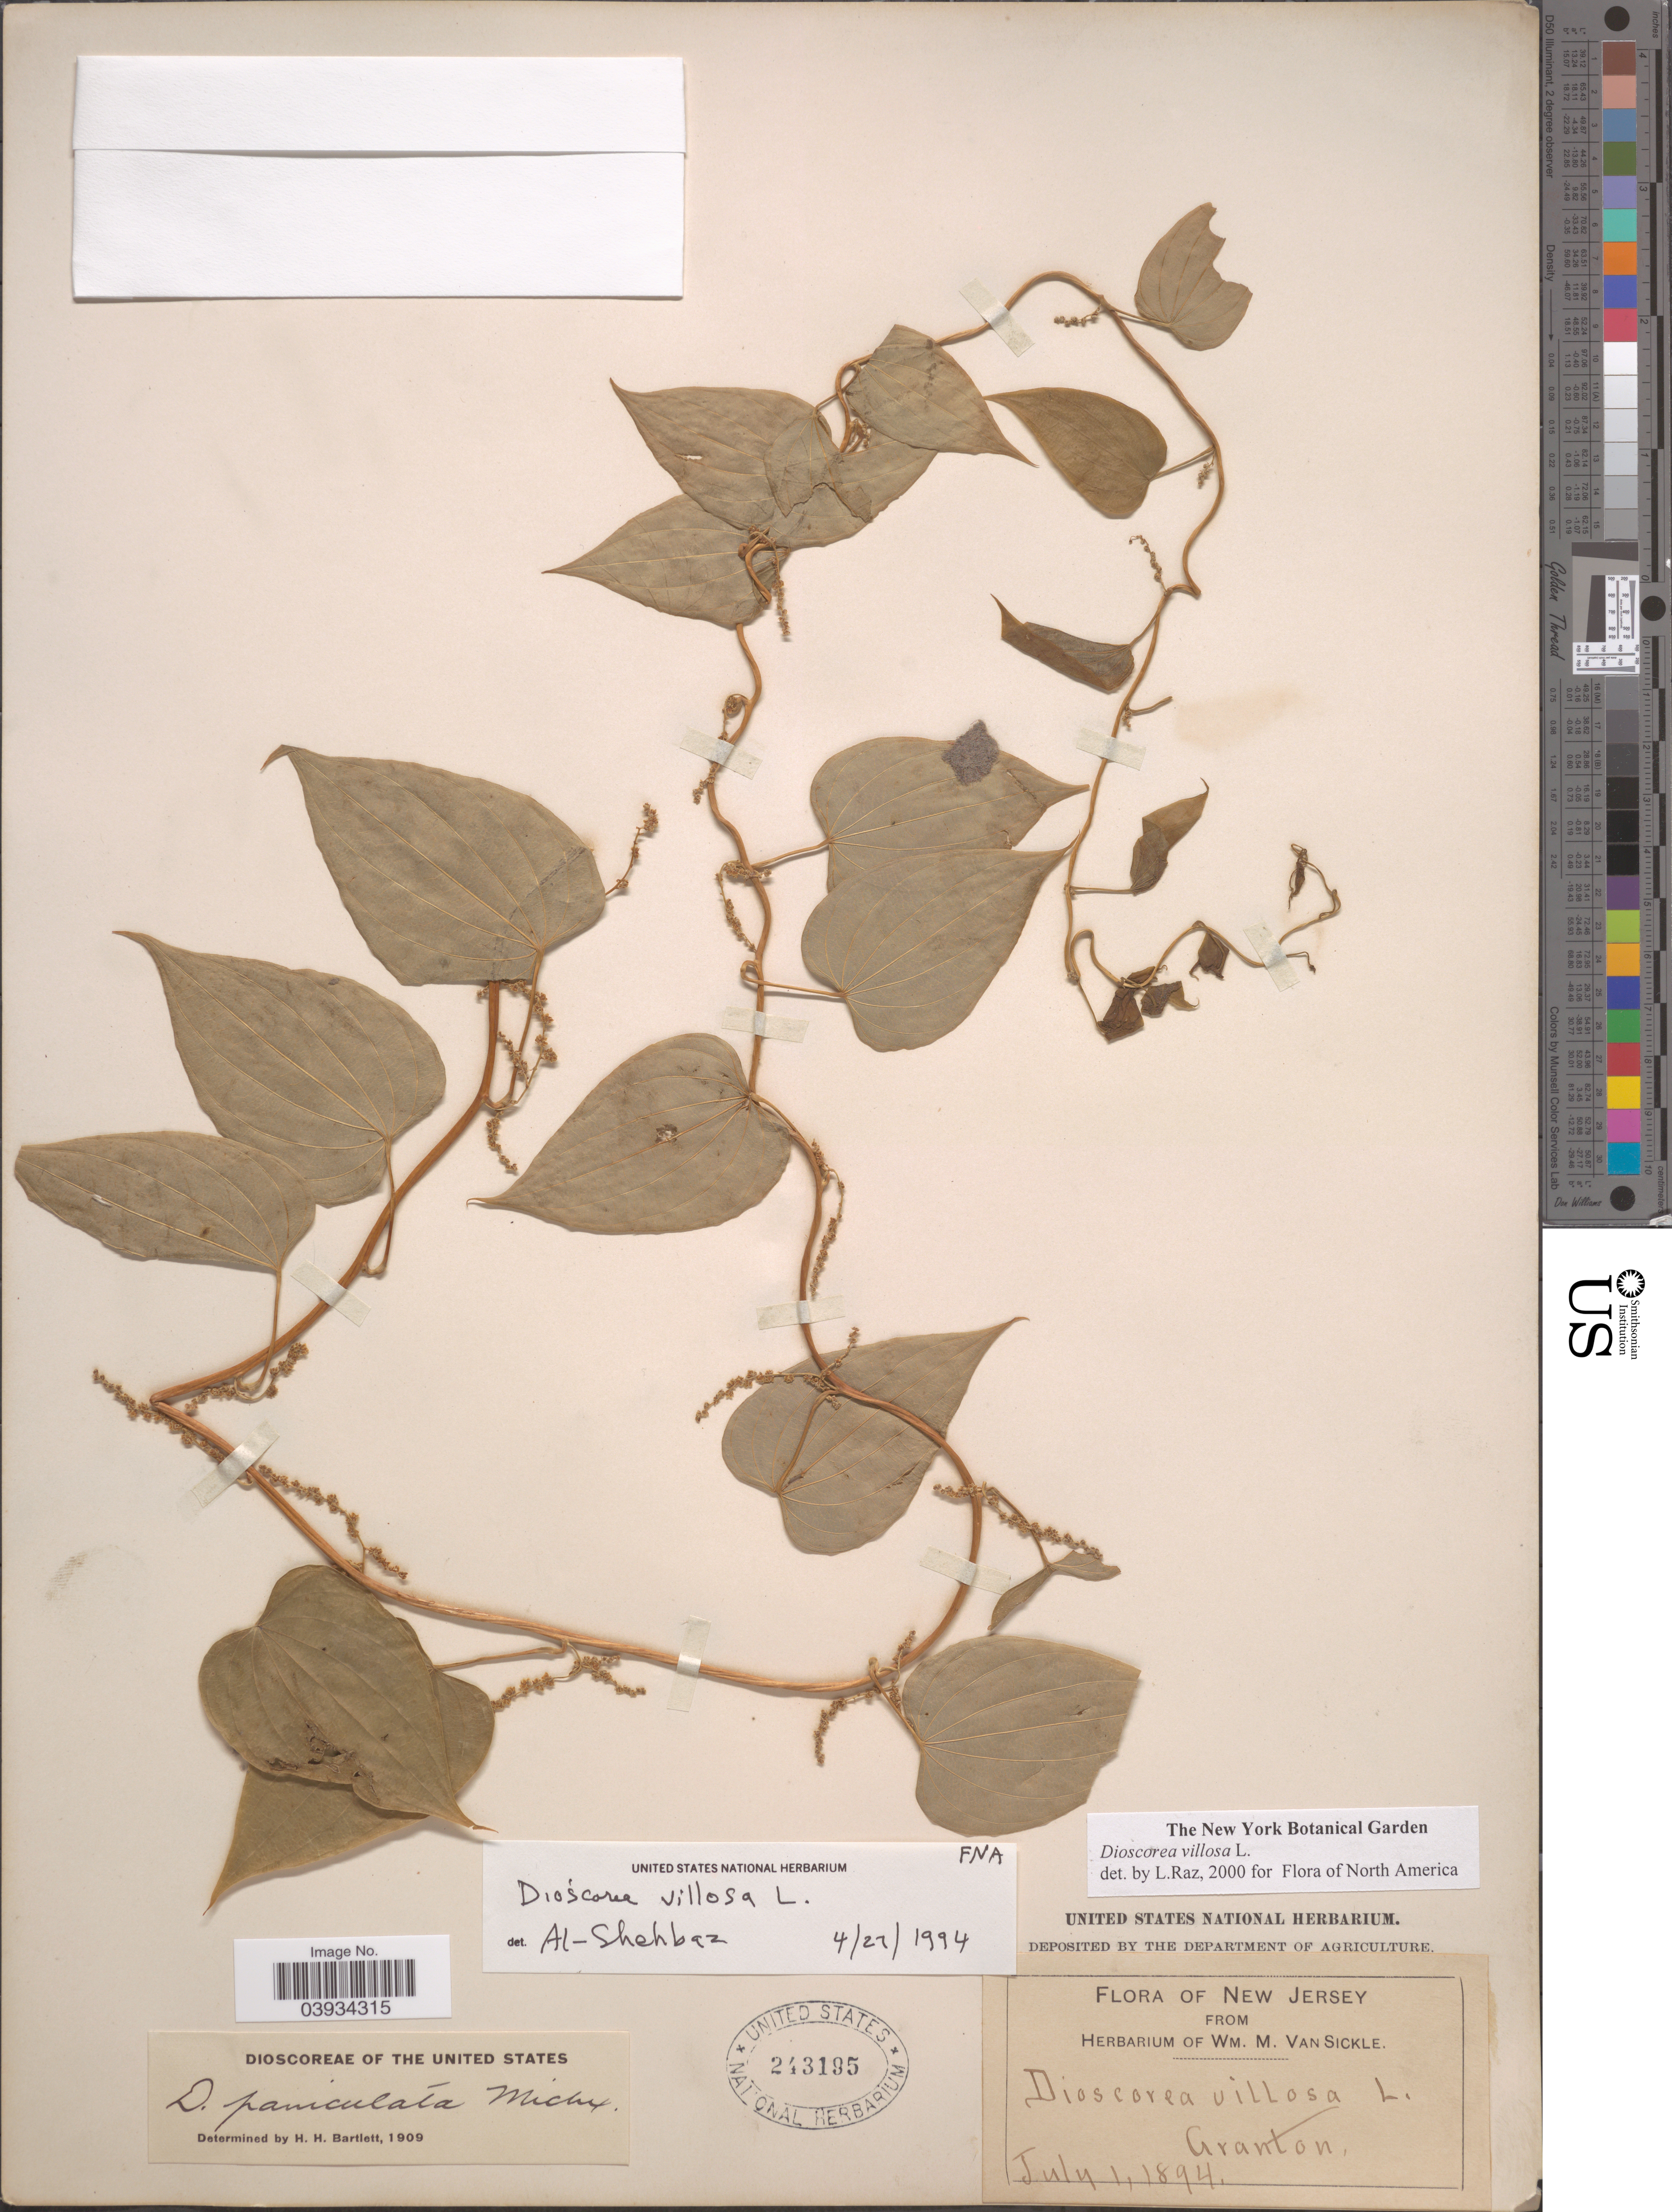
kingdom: Plantae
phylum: Tracheophyta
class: Liliopsida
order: Dioscoreales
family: Dioscoreaceae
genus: Dioscorea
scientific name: Dioscorea villosa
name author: L.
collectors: ex herb. Wm. M. Van Sickle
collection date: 1894-07-01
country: United States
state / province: New Jersey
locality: Granton.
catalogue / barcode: US 243195